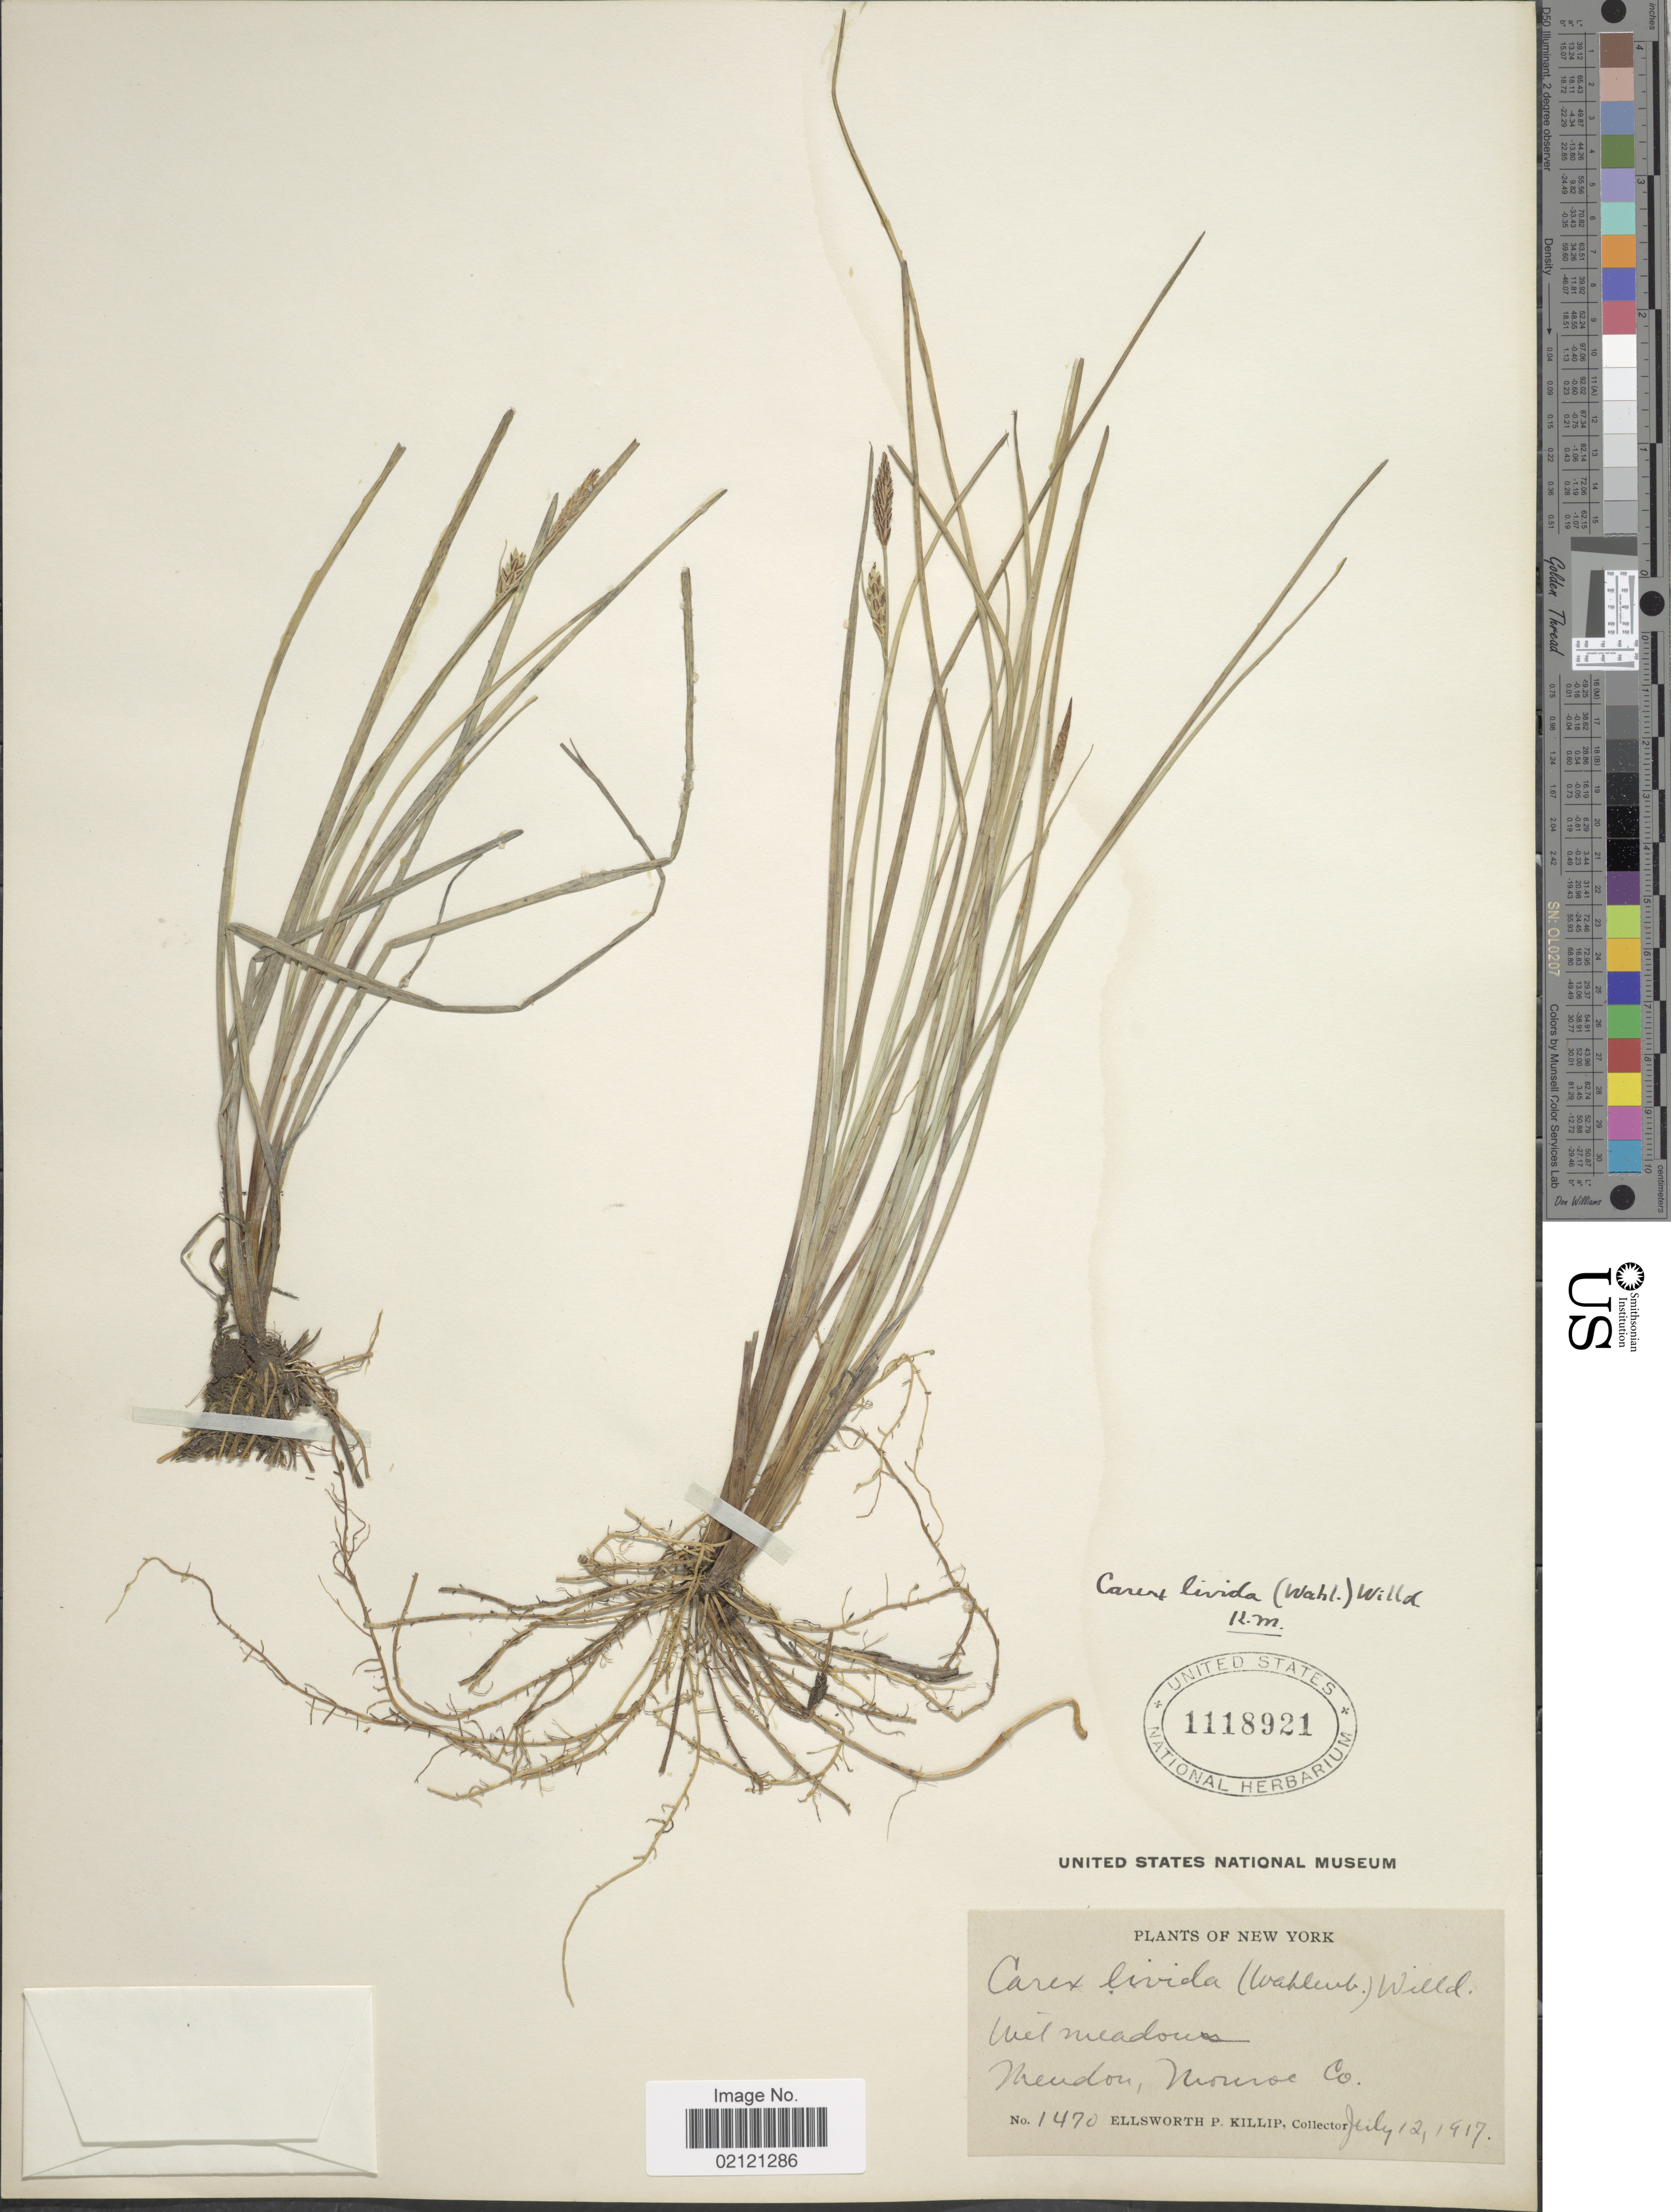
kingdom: Plantae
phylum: Tracheophyta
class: Liliopsida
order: Poales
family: Cyperaceae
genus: Carex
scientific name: Carex livida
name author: (Wahlenb.) Willd.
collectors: E. P. Killip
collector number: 1470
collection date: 1917-07-12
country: United States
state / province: New York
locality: Mendon, Monroe Co.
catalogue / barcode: US 1118921